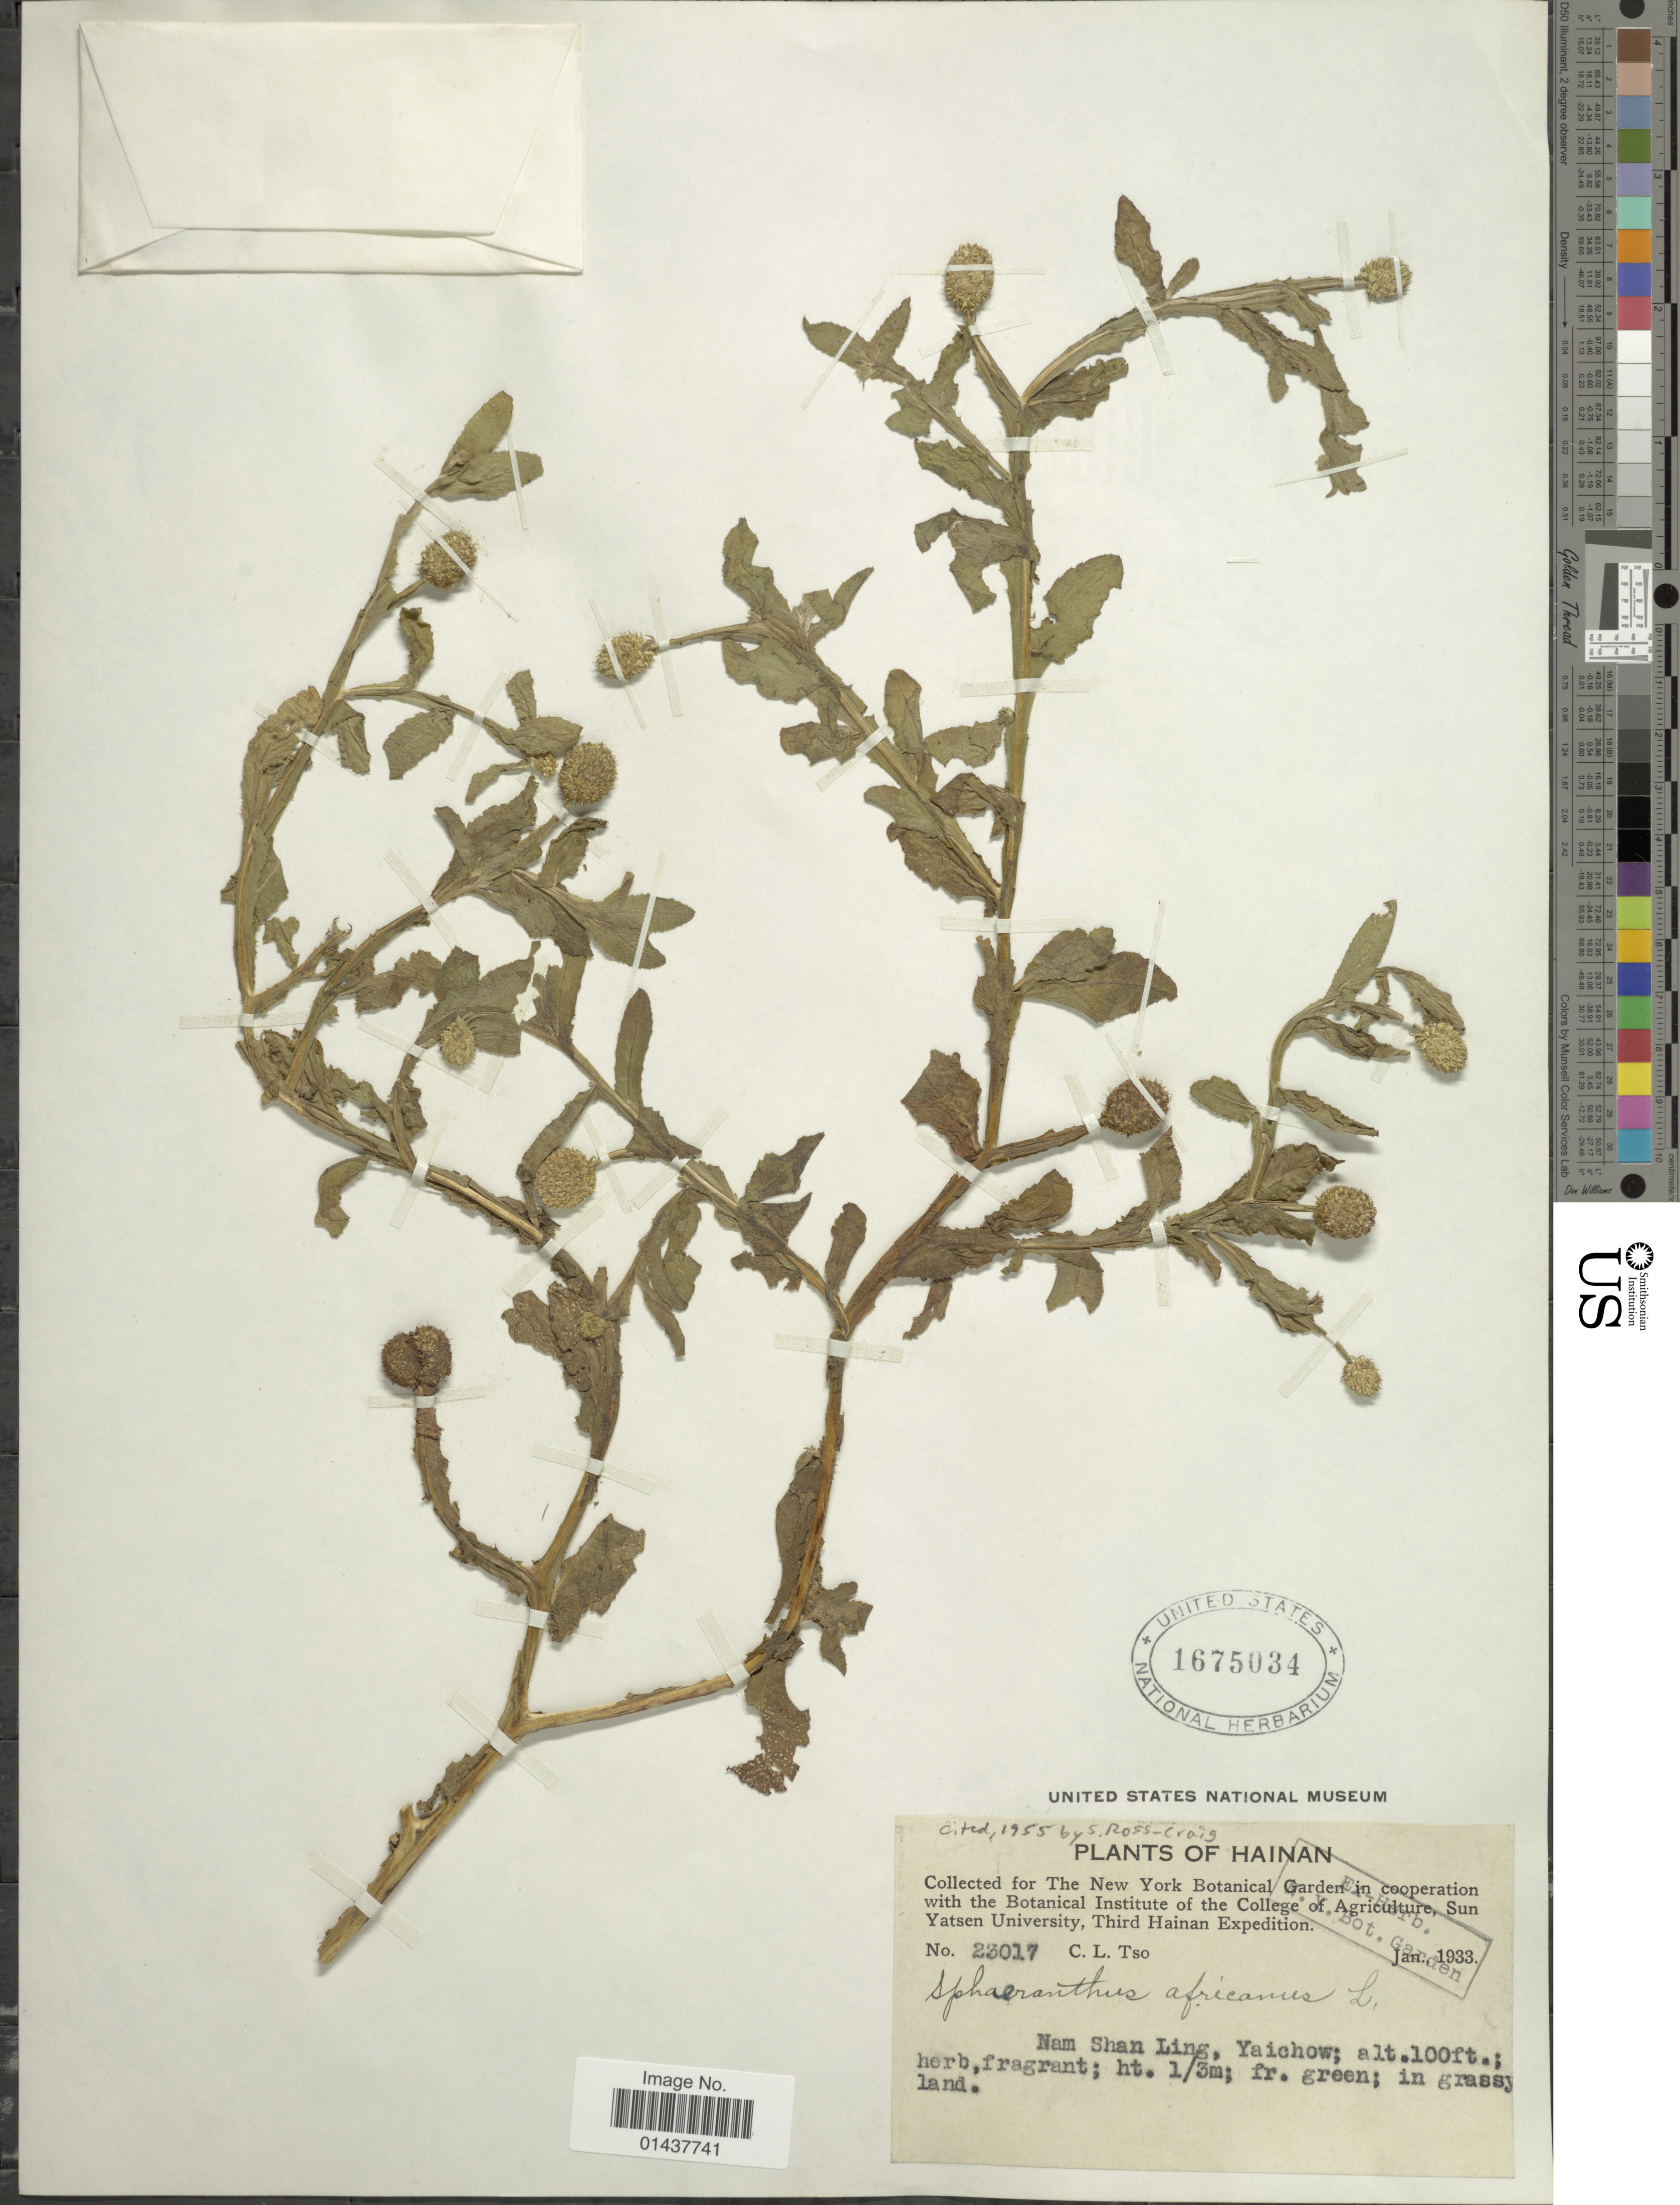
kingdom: Plantae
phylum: Tracheophyta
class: Magnoliopsida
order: Asterales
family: Asteraceae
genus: Sphaeranthus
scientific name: Sphaeranthus africanus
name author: L.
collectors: C. Tso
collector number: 23017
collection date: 1933-01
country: China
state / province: Hainan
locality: Nam Shan Ling, Yaichow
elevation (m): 30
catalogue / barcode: US 1675034